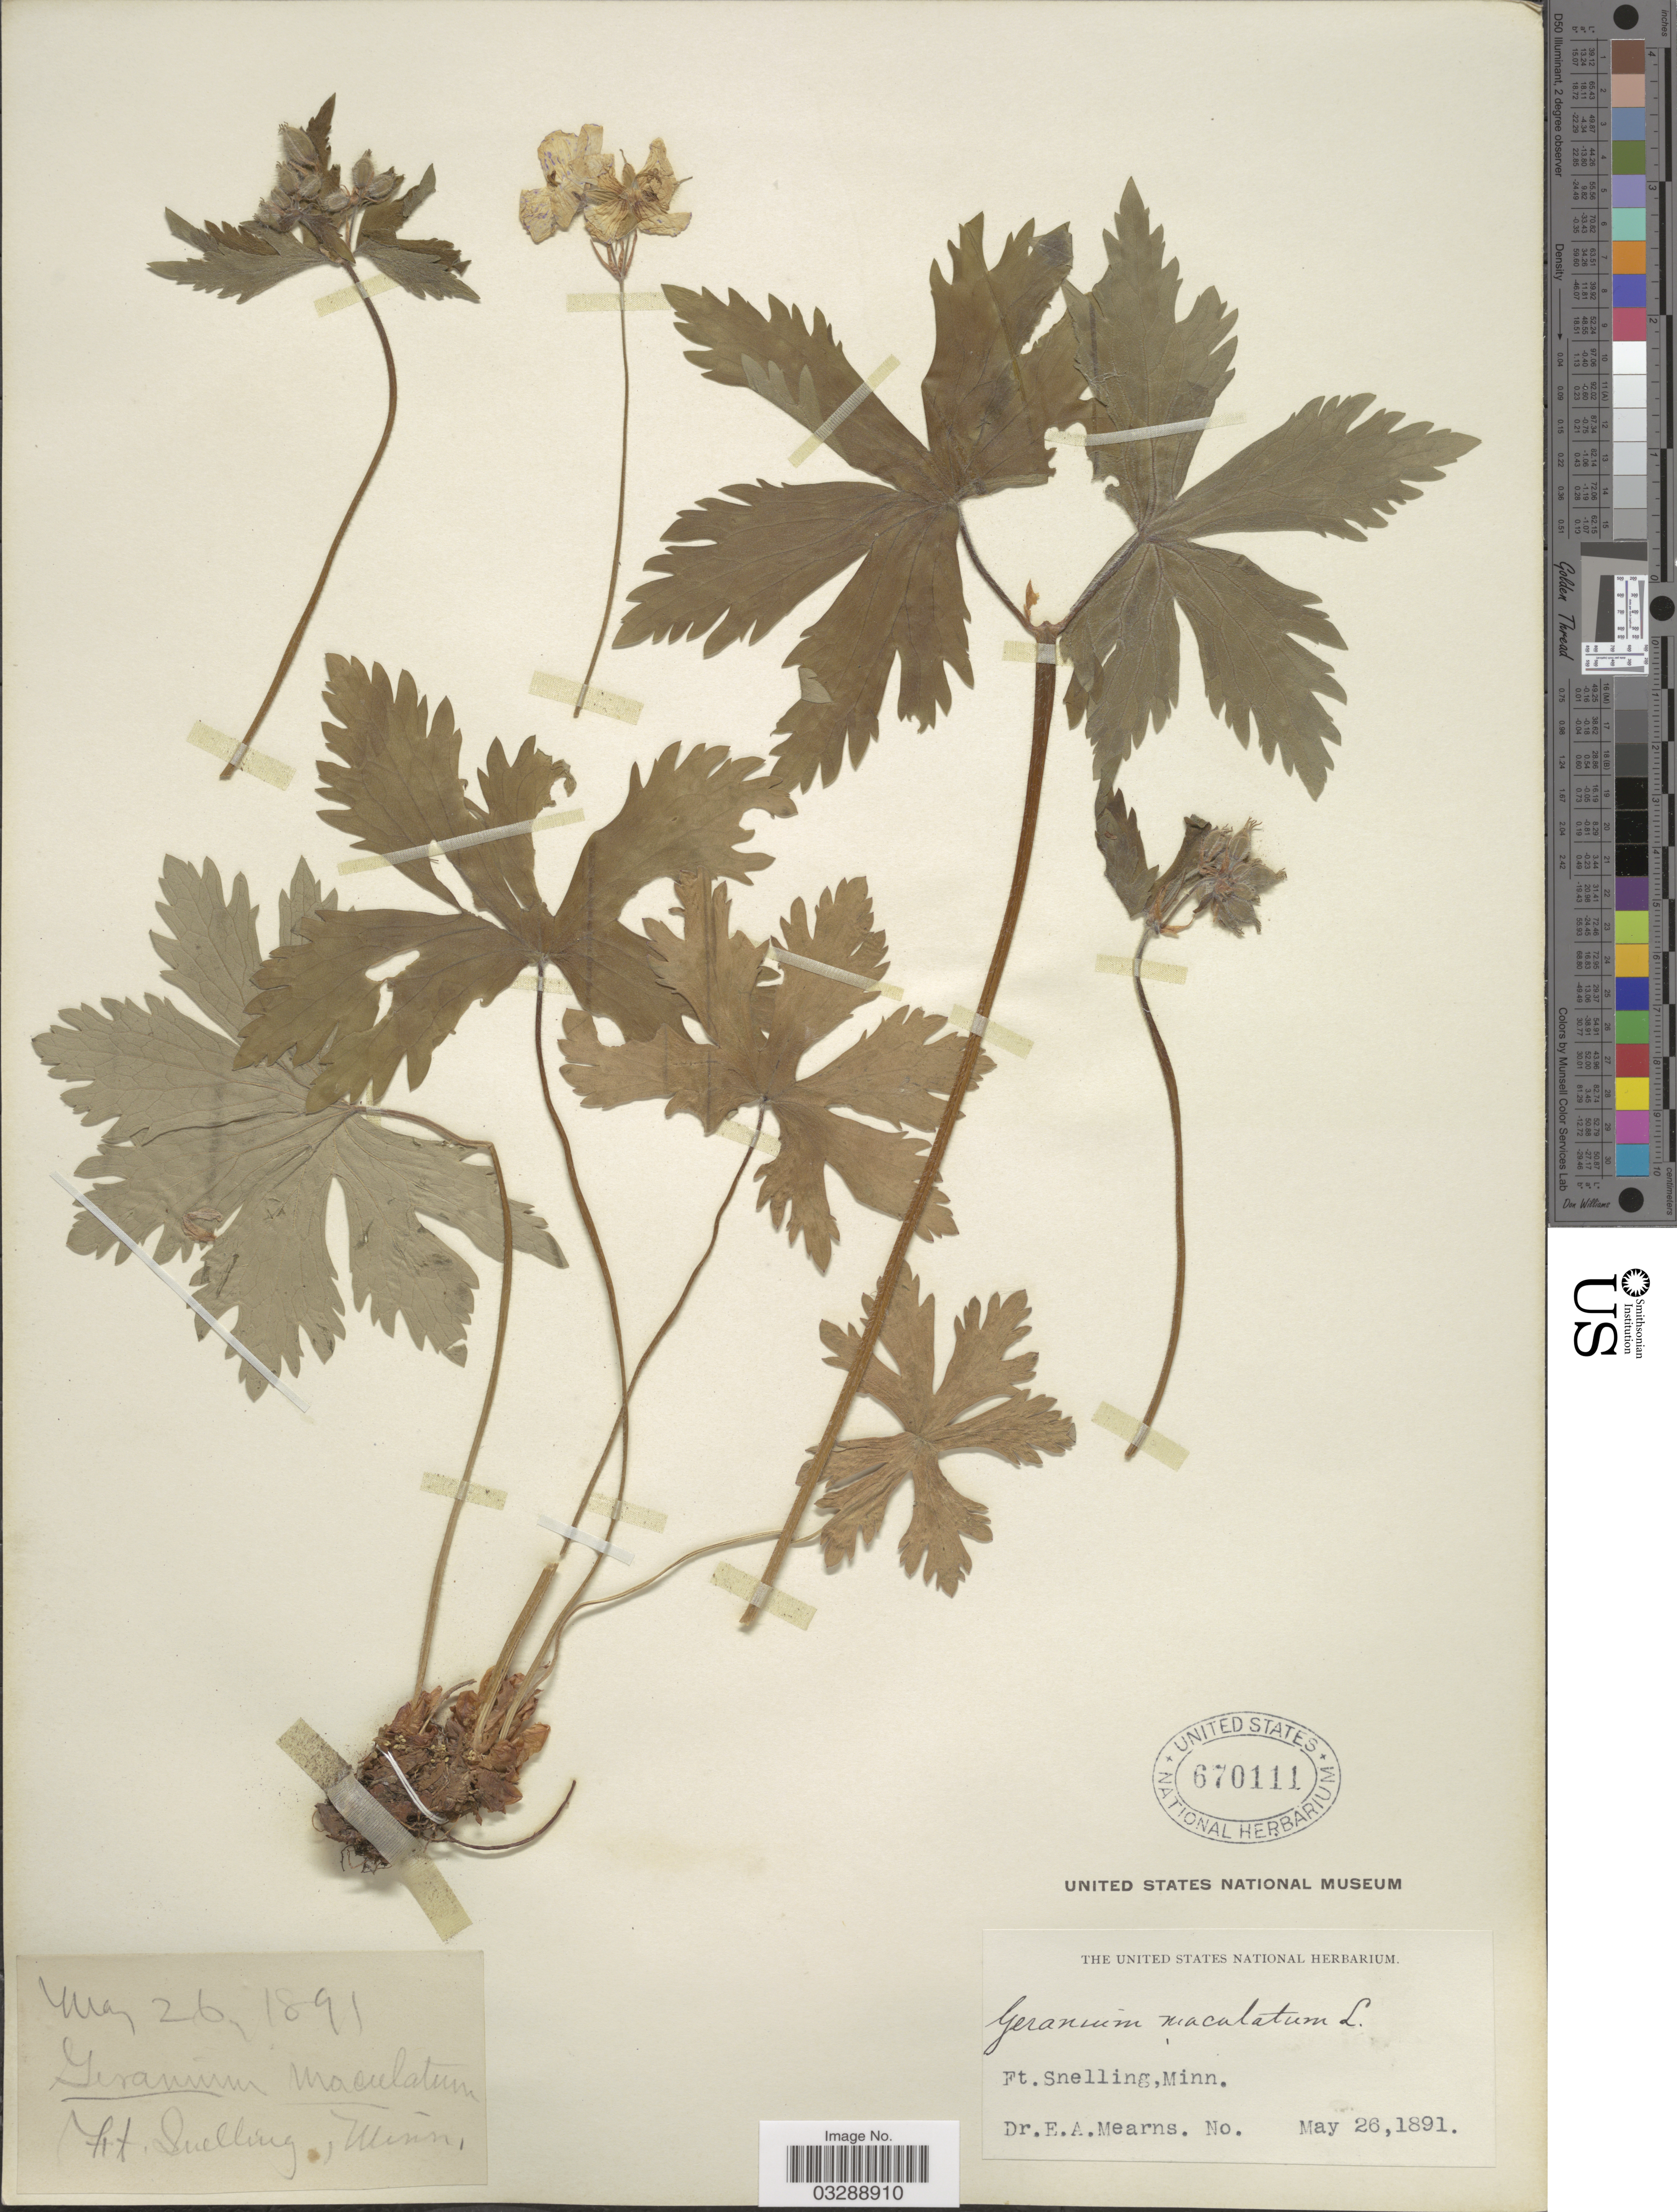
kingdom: Plantae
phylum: Tracheophyta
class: Magnoliopsida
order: Geraniales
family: Geraniaceae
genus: Geranium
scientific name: Geranium maculatum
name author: L.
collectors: E. A. Mearns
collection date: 1891-05-26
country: United States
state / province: Minnesota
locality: Ft. Snelling.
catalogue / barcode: US 670111